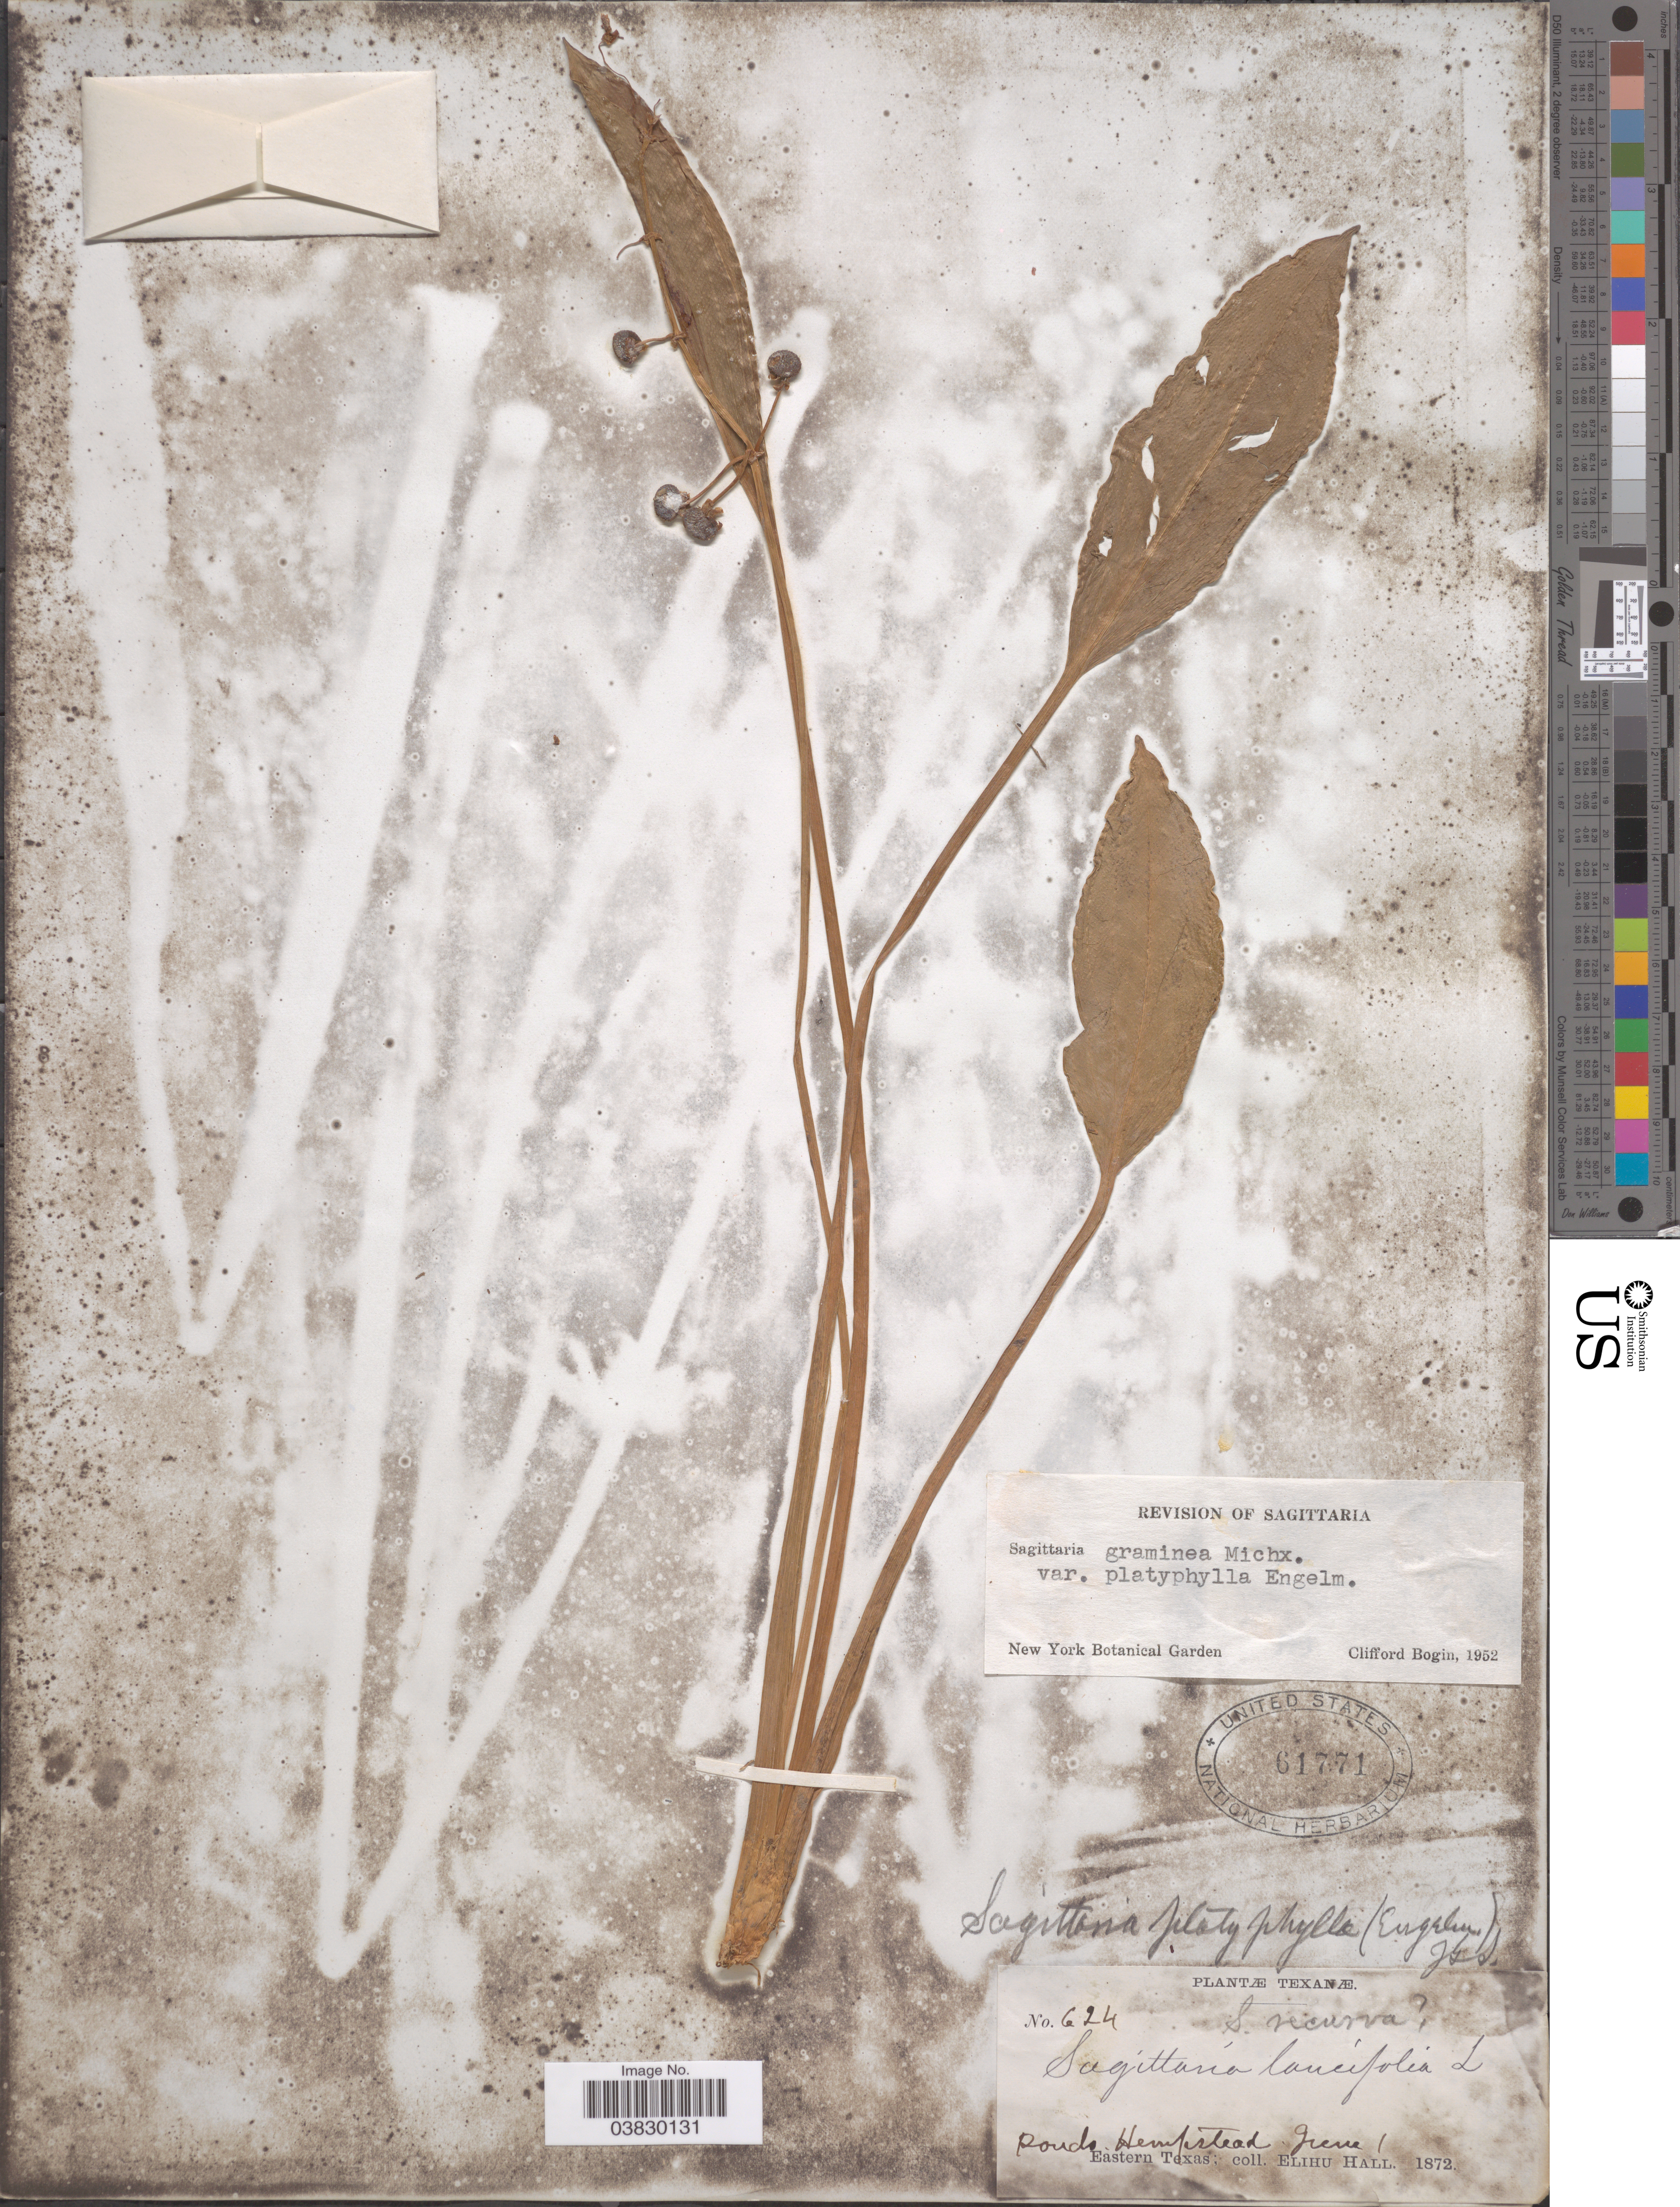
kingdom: Plantae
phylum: Tracheophyta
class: Liliopsida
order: Alismatales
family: Alismataceae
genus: Sagittaria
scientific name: Sagittaria graminea var. platyphylla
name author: Engelm. in A. Gray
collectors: E. Hall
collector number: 624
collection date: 1872-06-01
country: United States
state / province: Texas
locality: Hempstead. Eastern Texas.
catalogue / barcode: US 61771